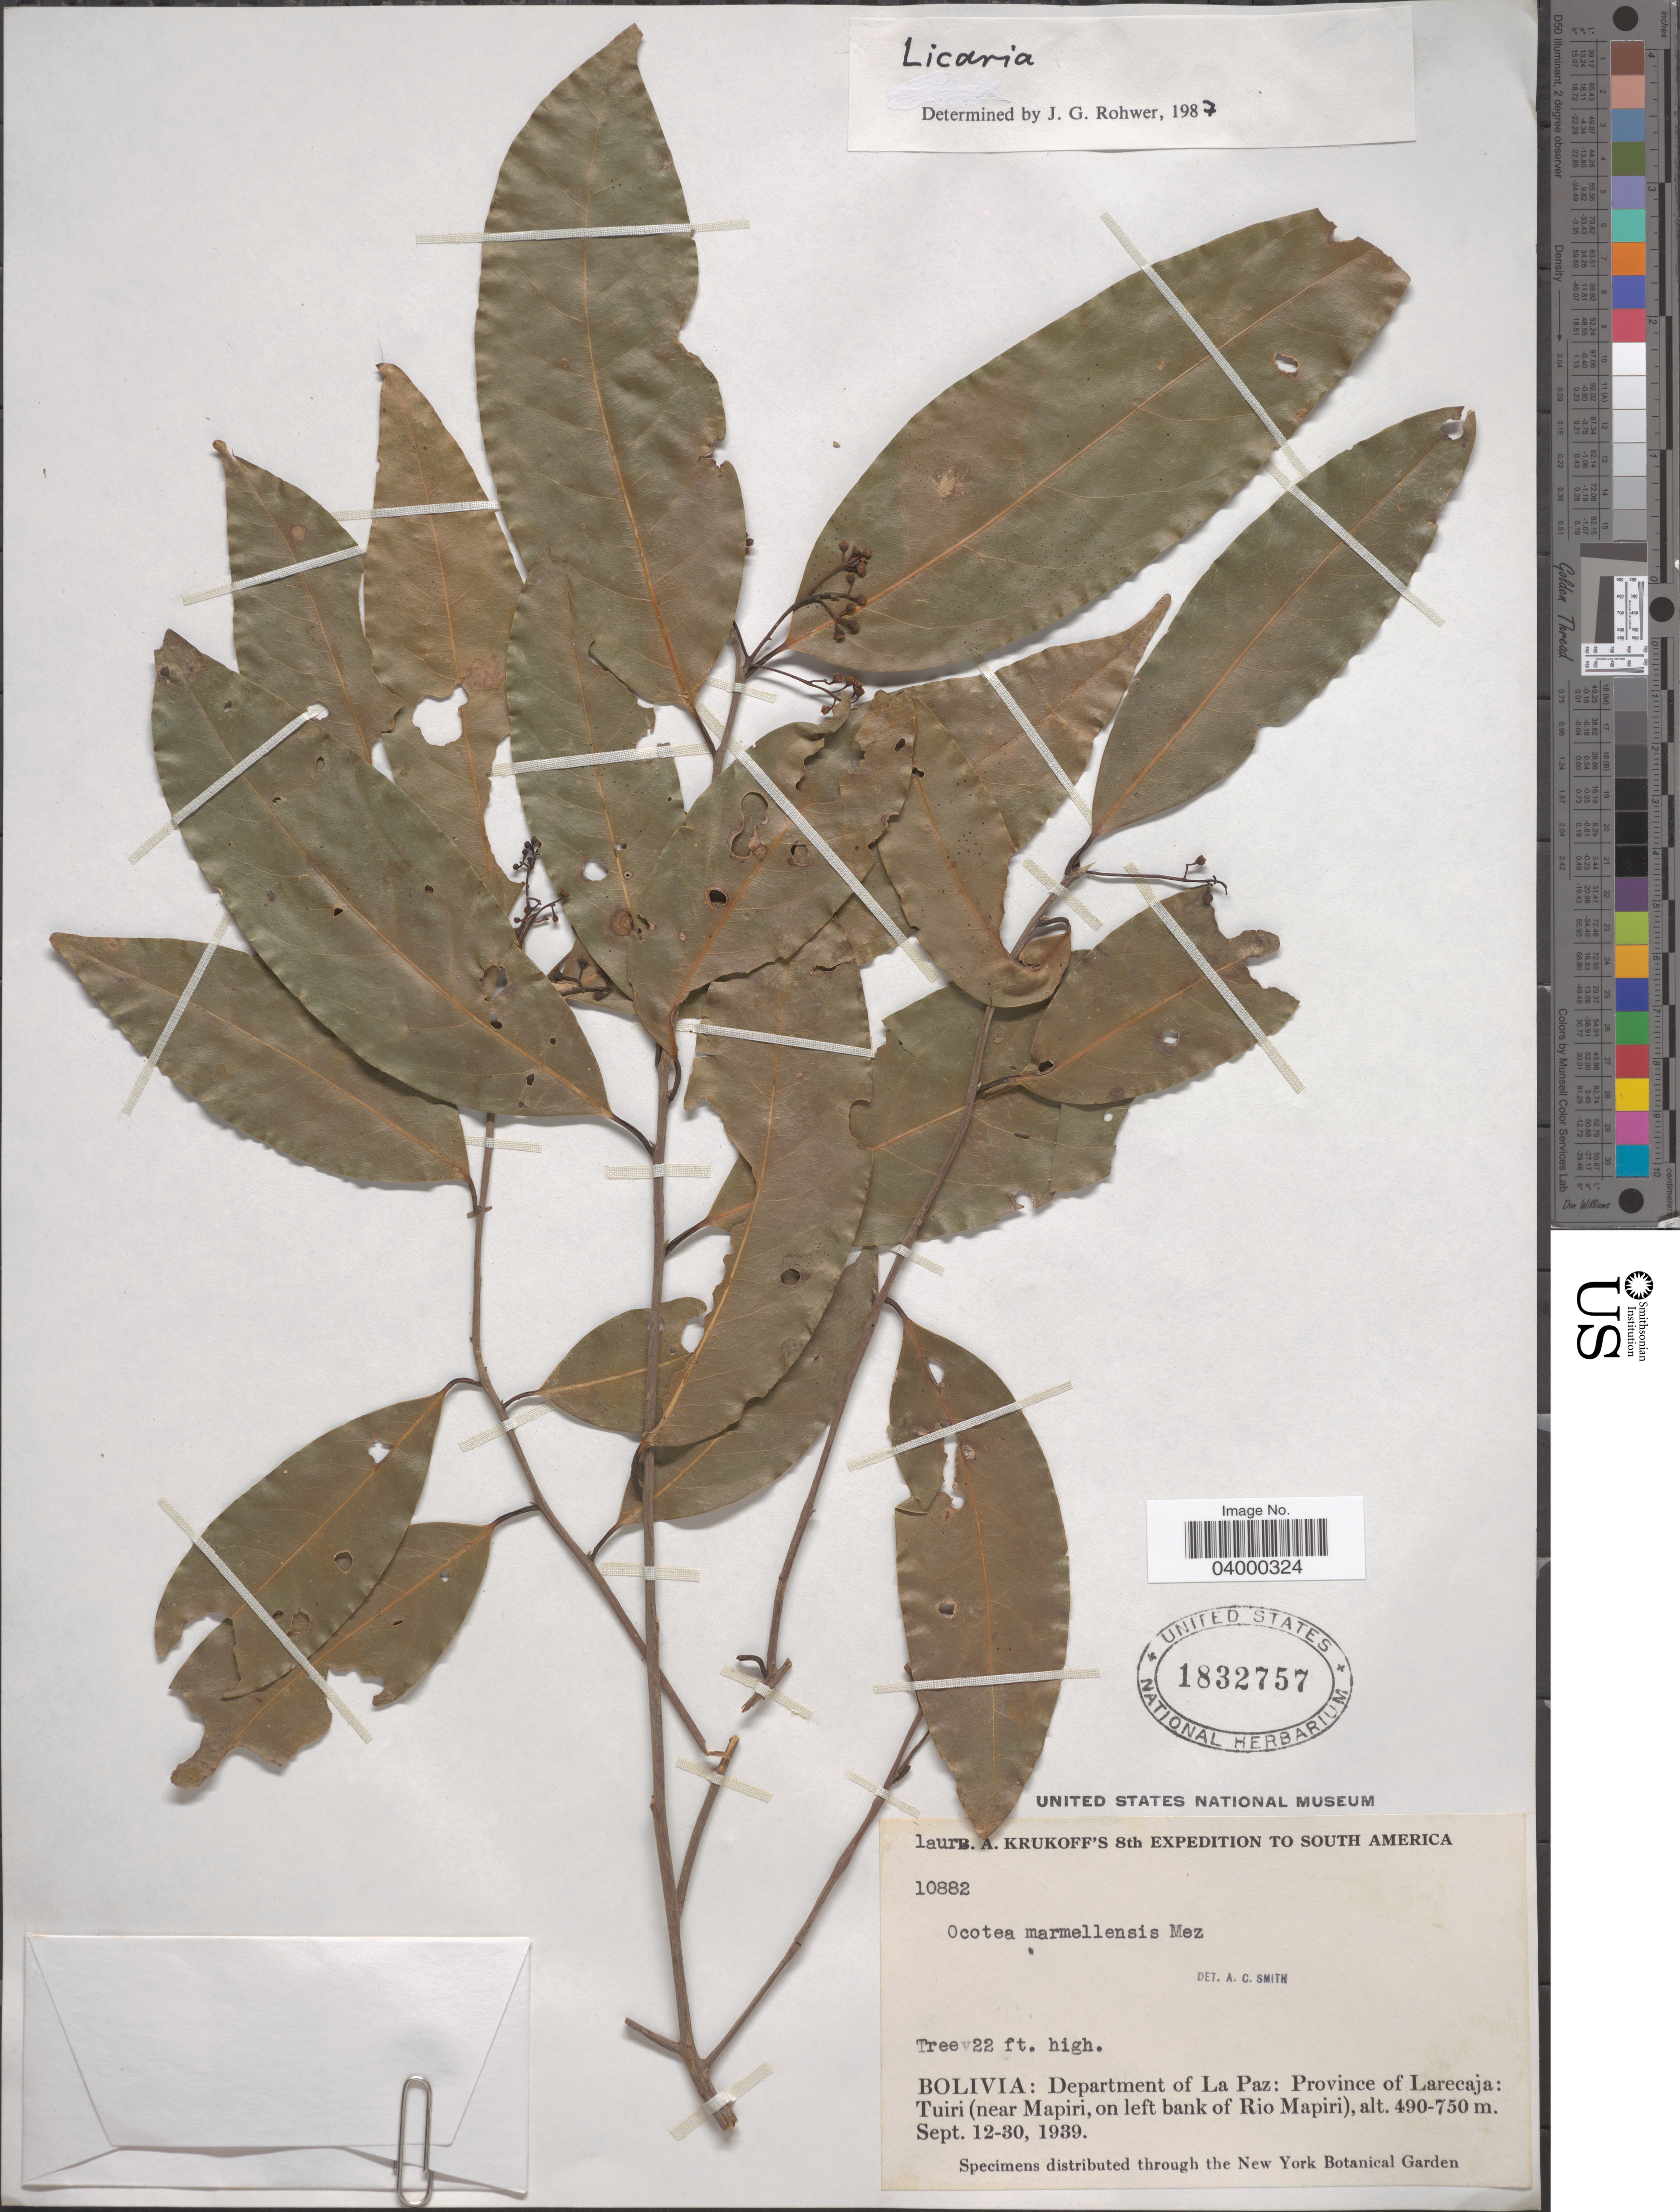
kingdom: Plantae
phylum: Tracheophyta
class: Magnoliopsida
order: Laurales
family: Lauraceae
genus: Licaria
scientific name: Licaria sp.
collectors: B. A. Krukoff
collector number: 10882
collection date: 1939-09-12/1939-09-30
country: Bolivia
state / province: La Paz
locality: Department of La Paz: Province of Larecaja: Tuiri (near Mapiri, on left bank of Rio Mapiri).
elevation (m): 490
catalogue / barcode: US 1832757